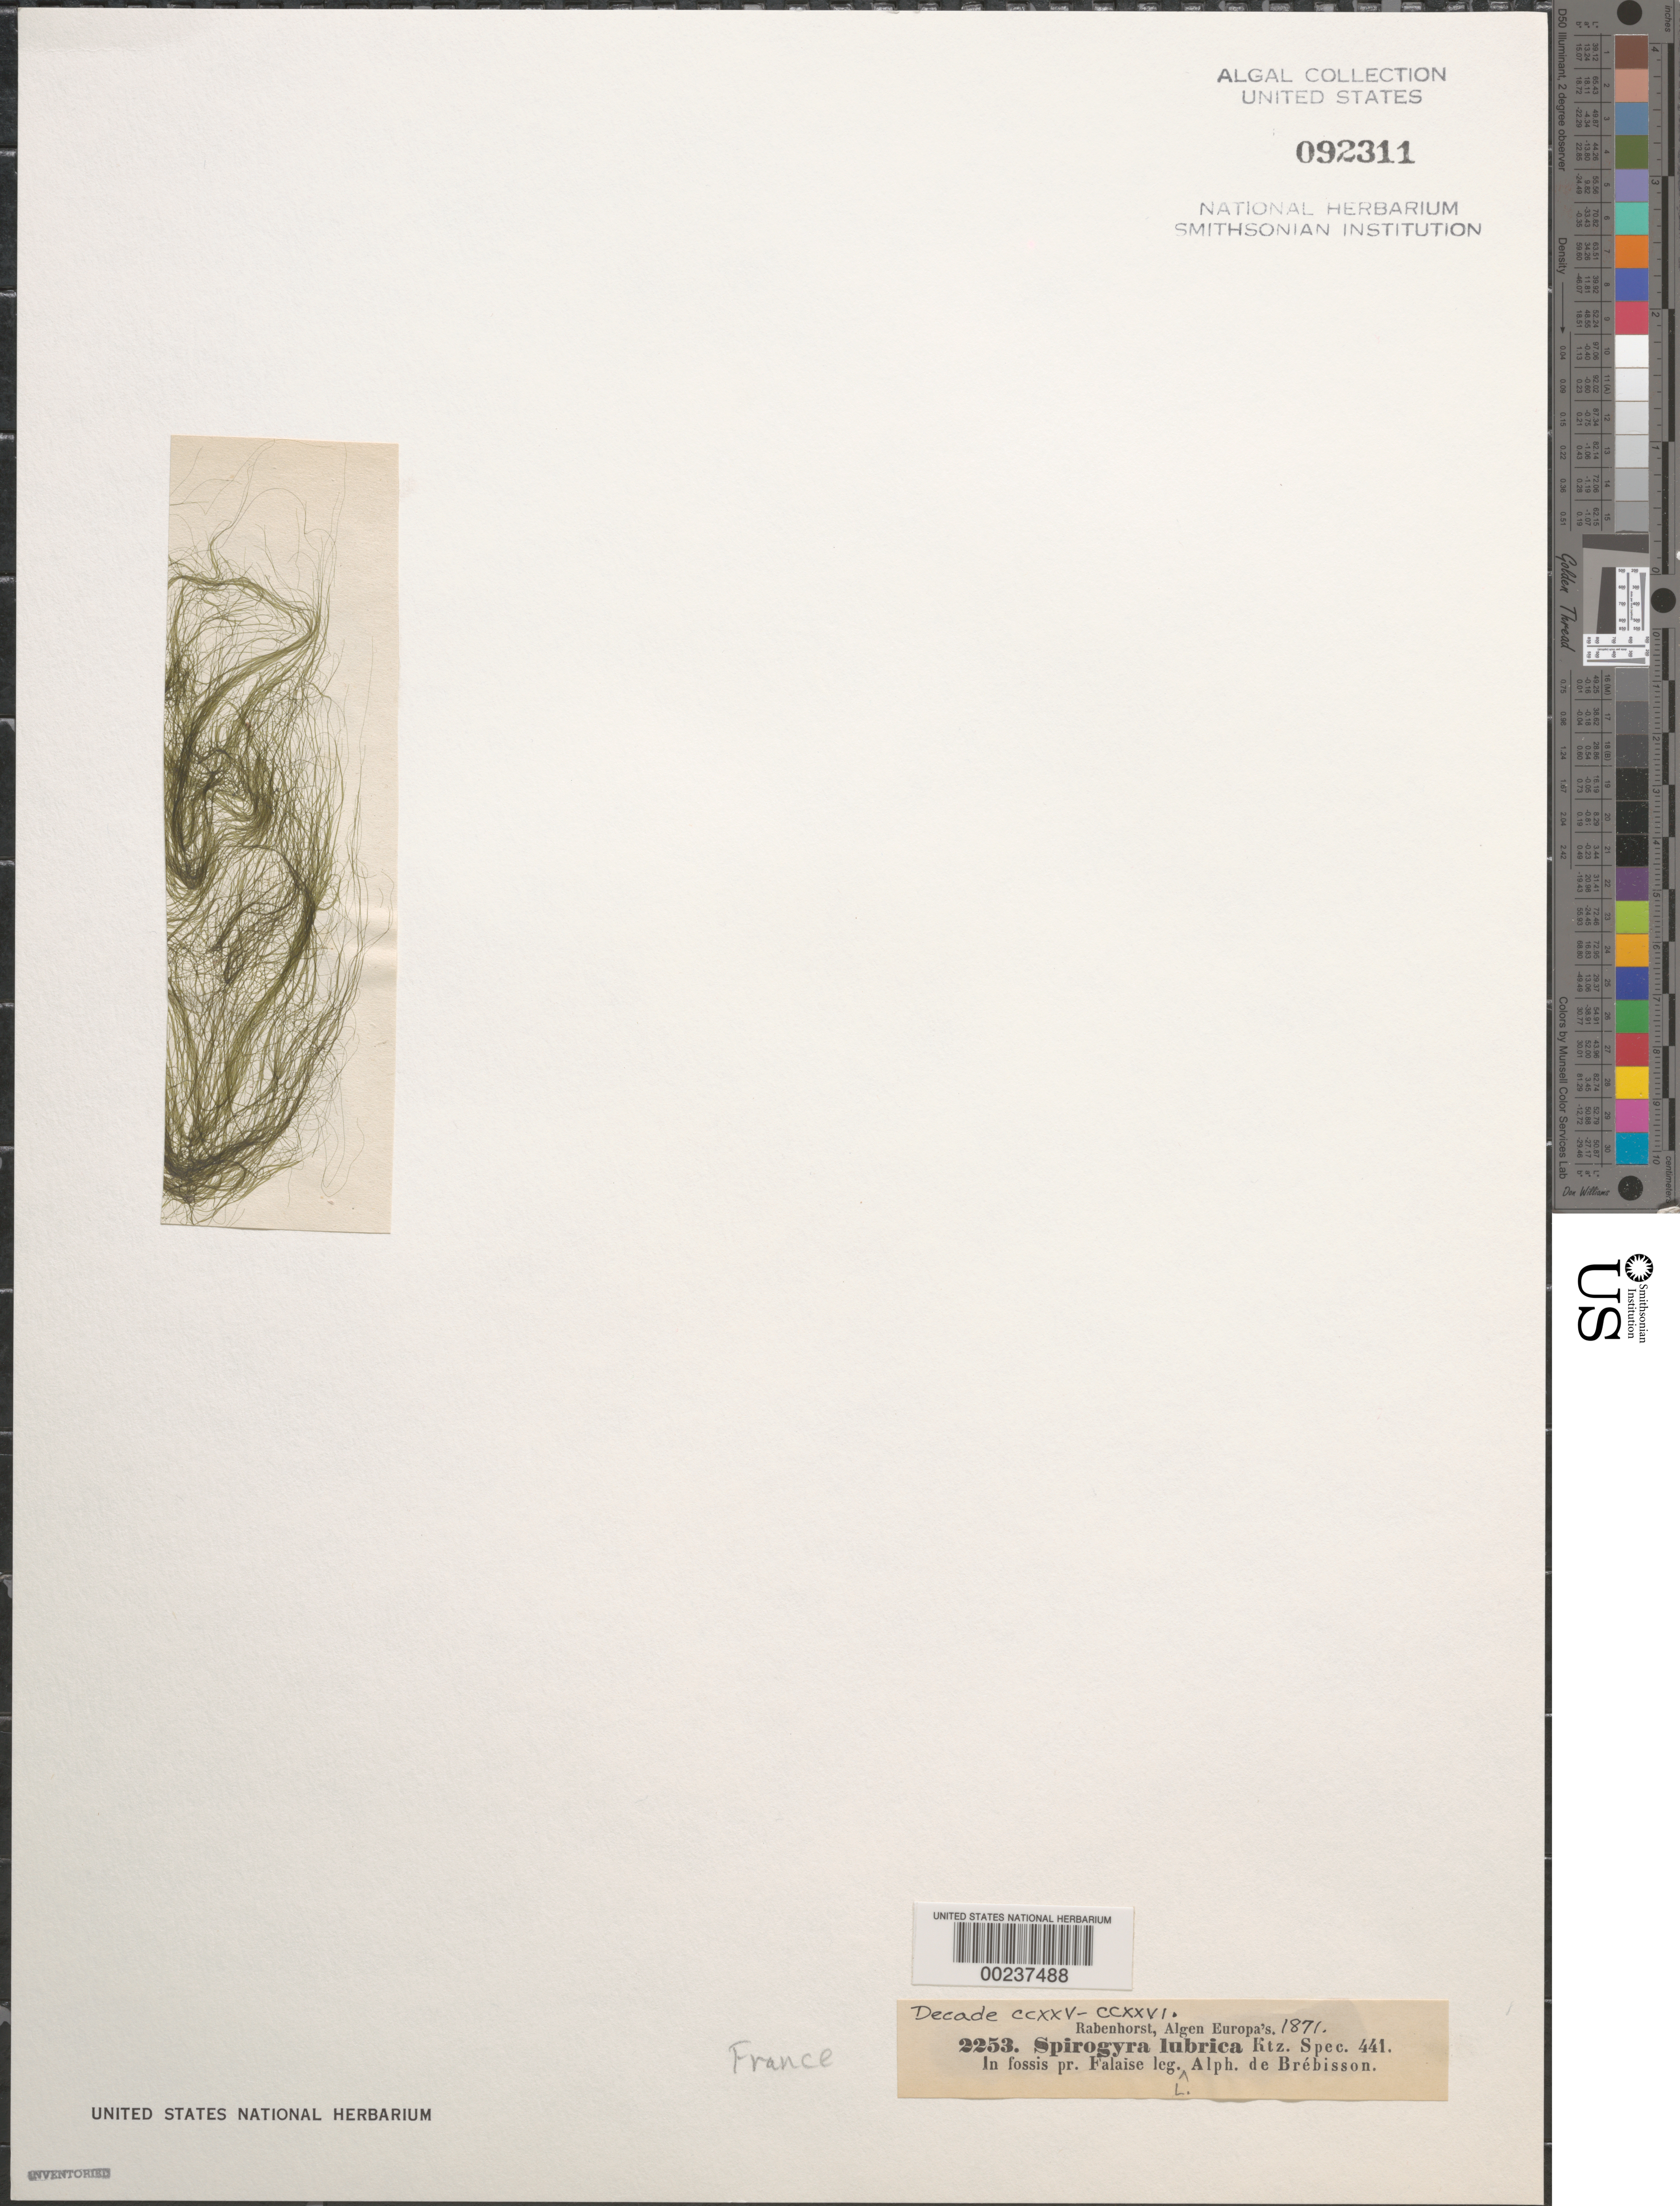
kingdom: Plantae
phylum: Charophyta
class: Zygnematophyceae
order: Zygnematales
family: Zygnemataceae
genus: Spirogyra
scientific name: Spirogyra lubrica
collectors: L. A. de Brébisson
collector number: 2253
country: France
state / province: Normandie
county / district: Calvados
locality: Near Falaise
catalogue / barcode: US 92311